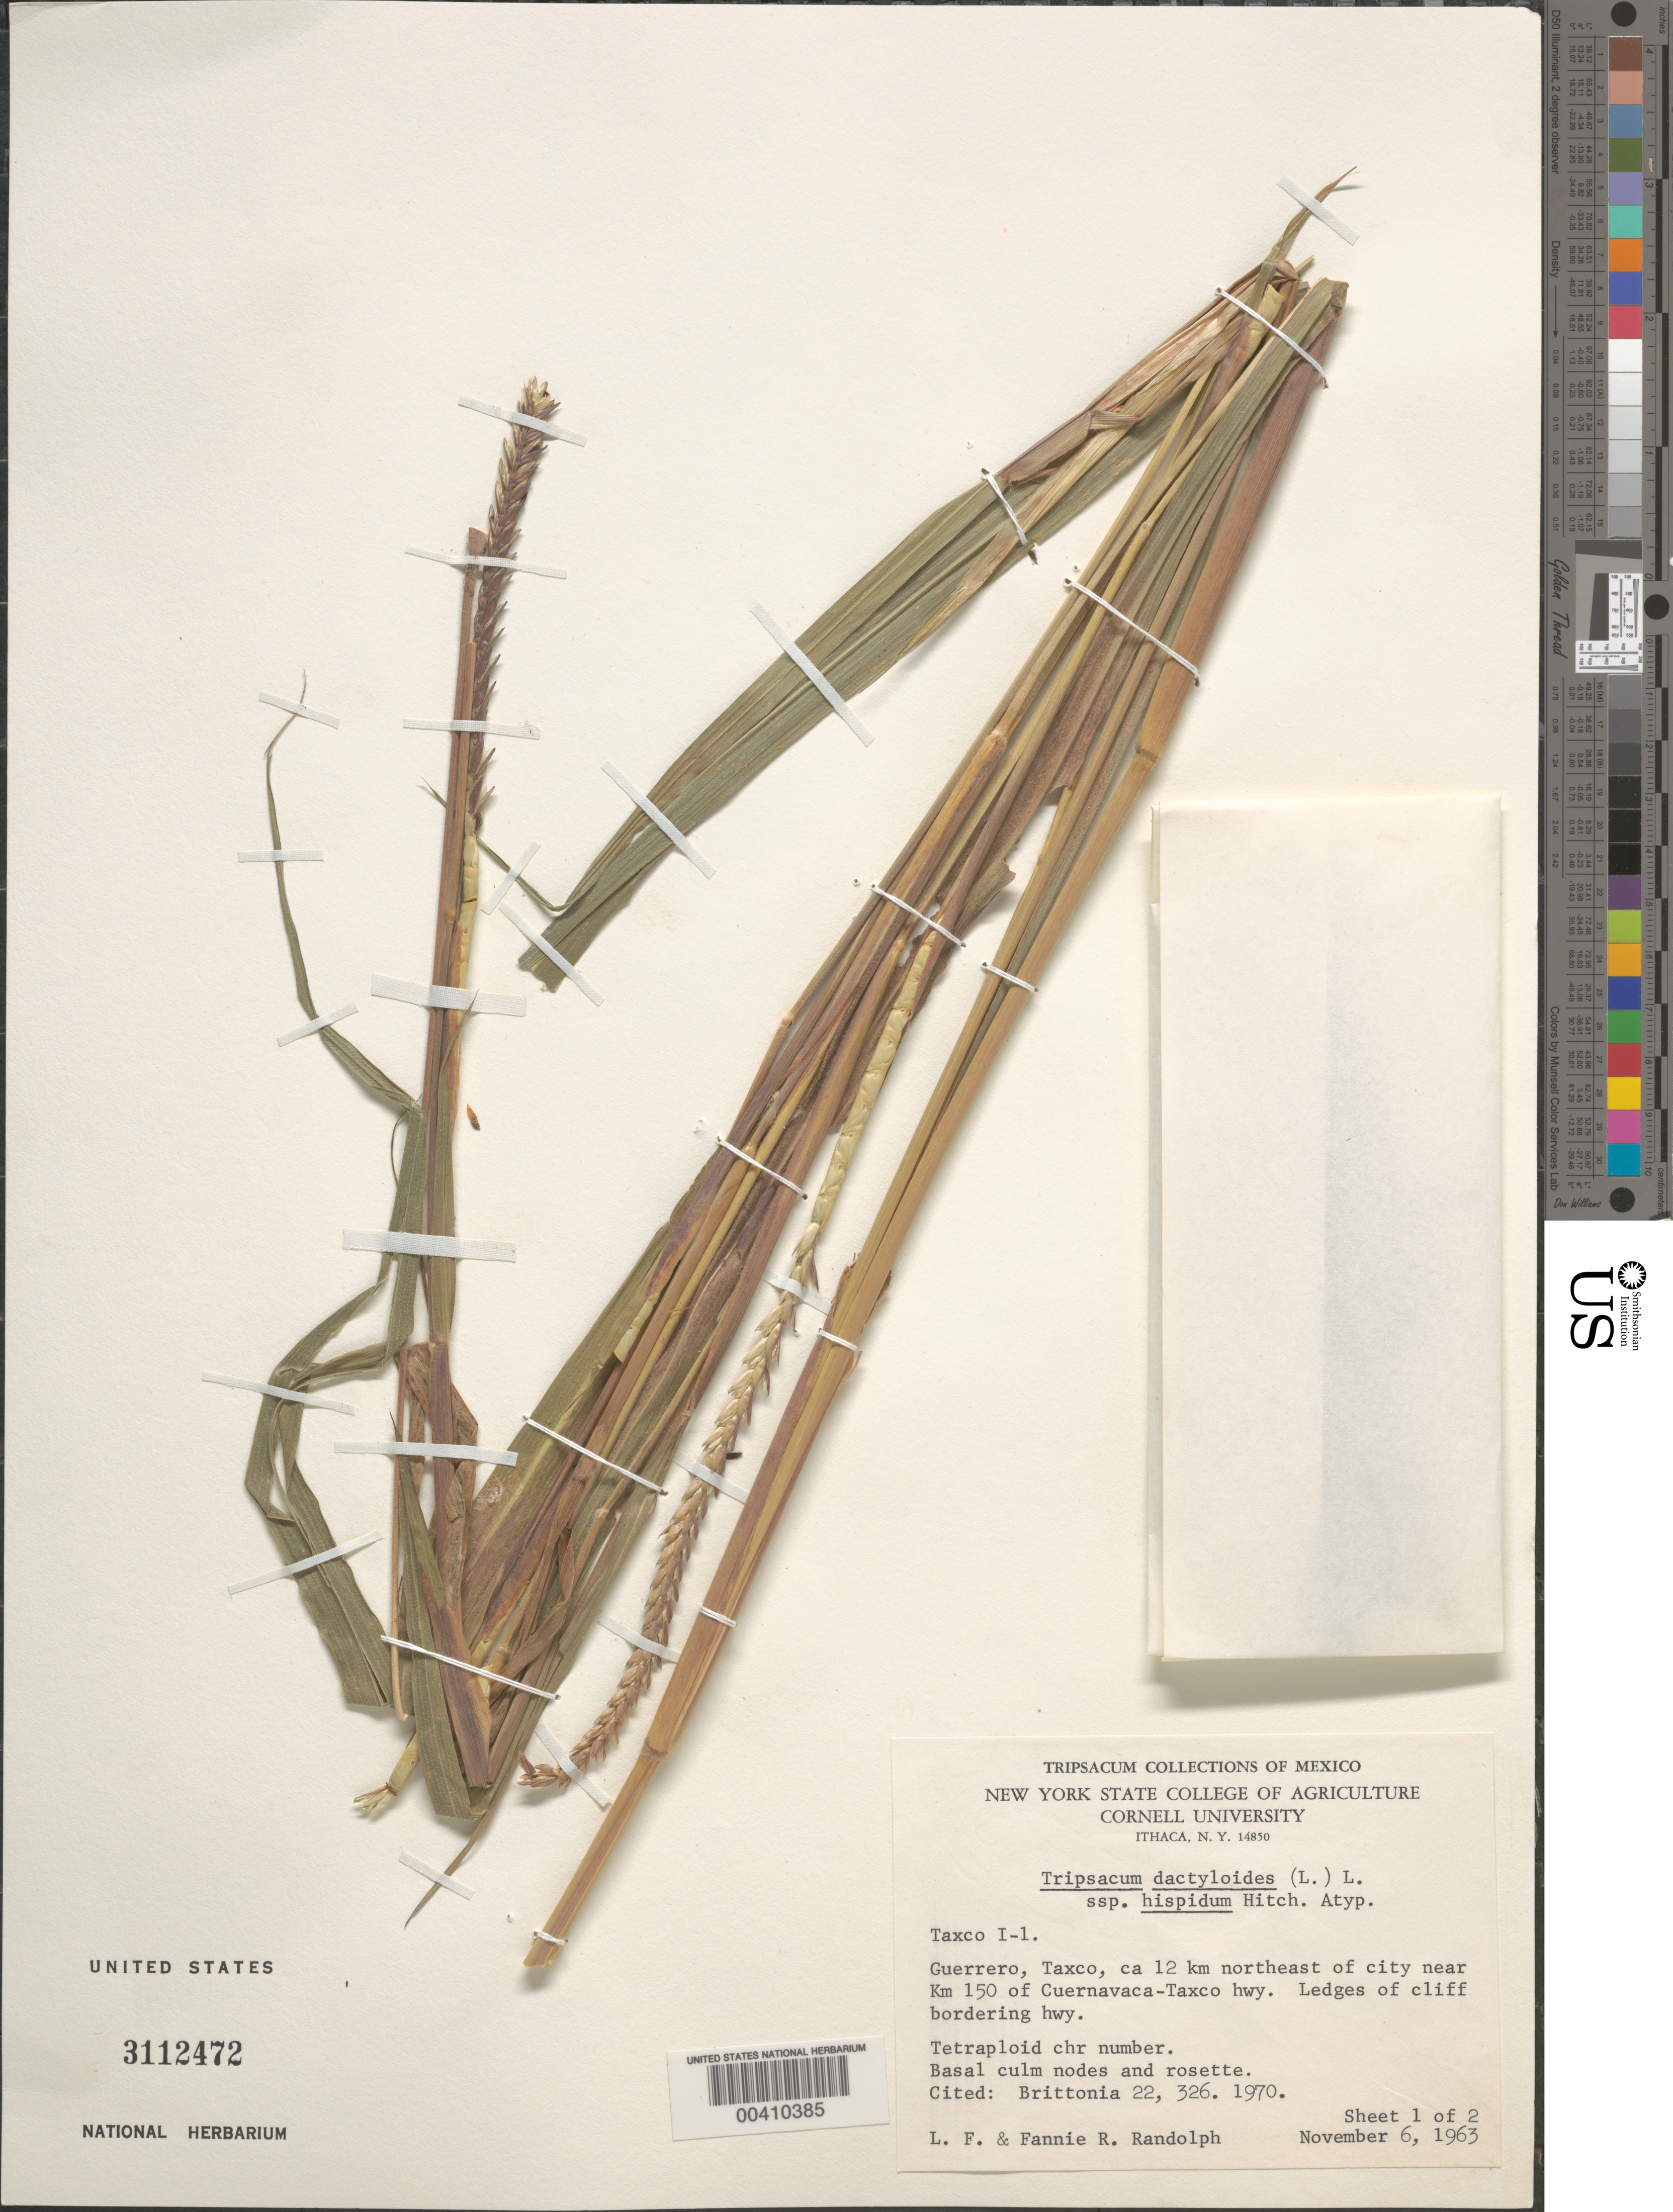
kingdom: Plantae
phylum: Tracheophyta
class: Liliopsida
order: Poales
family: Poaceae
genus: Tripsacum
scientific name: Tripsacum dactyloides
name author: (L.) L.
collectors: L. F. Randolph & F. Randolph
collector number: I-1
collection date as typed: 6 Nov 1963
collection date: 1963-11-06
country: Mexico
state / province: Guerrero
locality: Taxco, ca. 12 km NE of city near Km 150 of Cuernavaca-Taxco Hwy, bordering hwy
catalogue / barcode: US 3112472